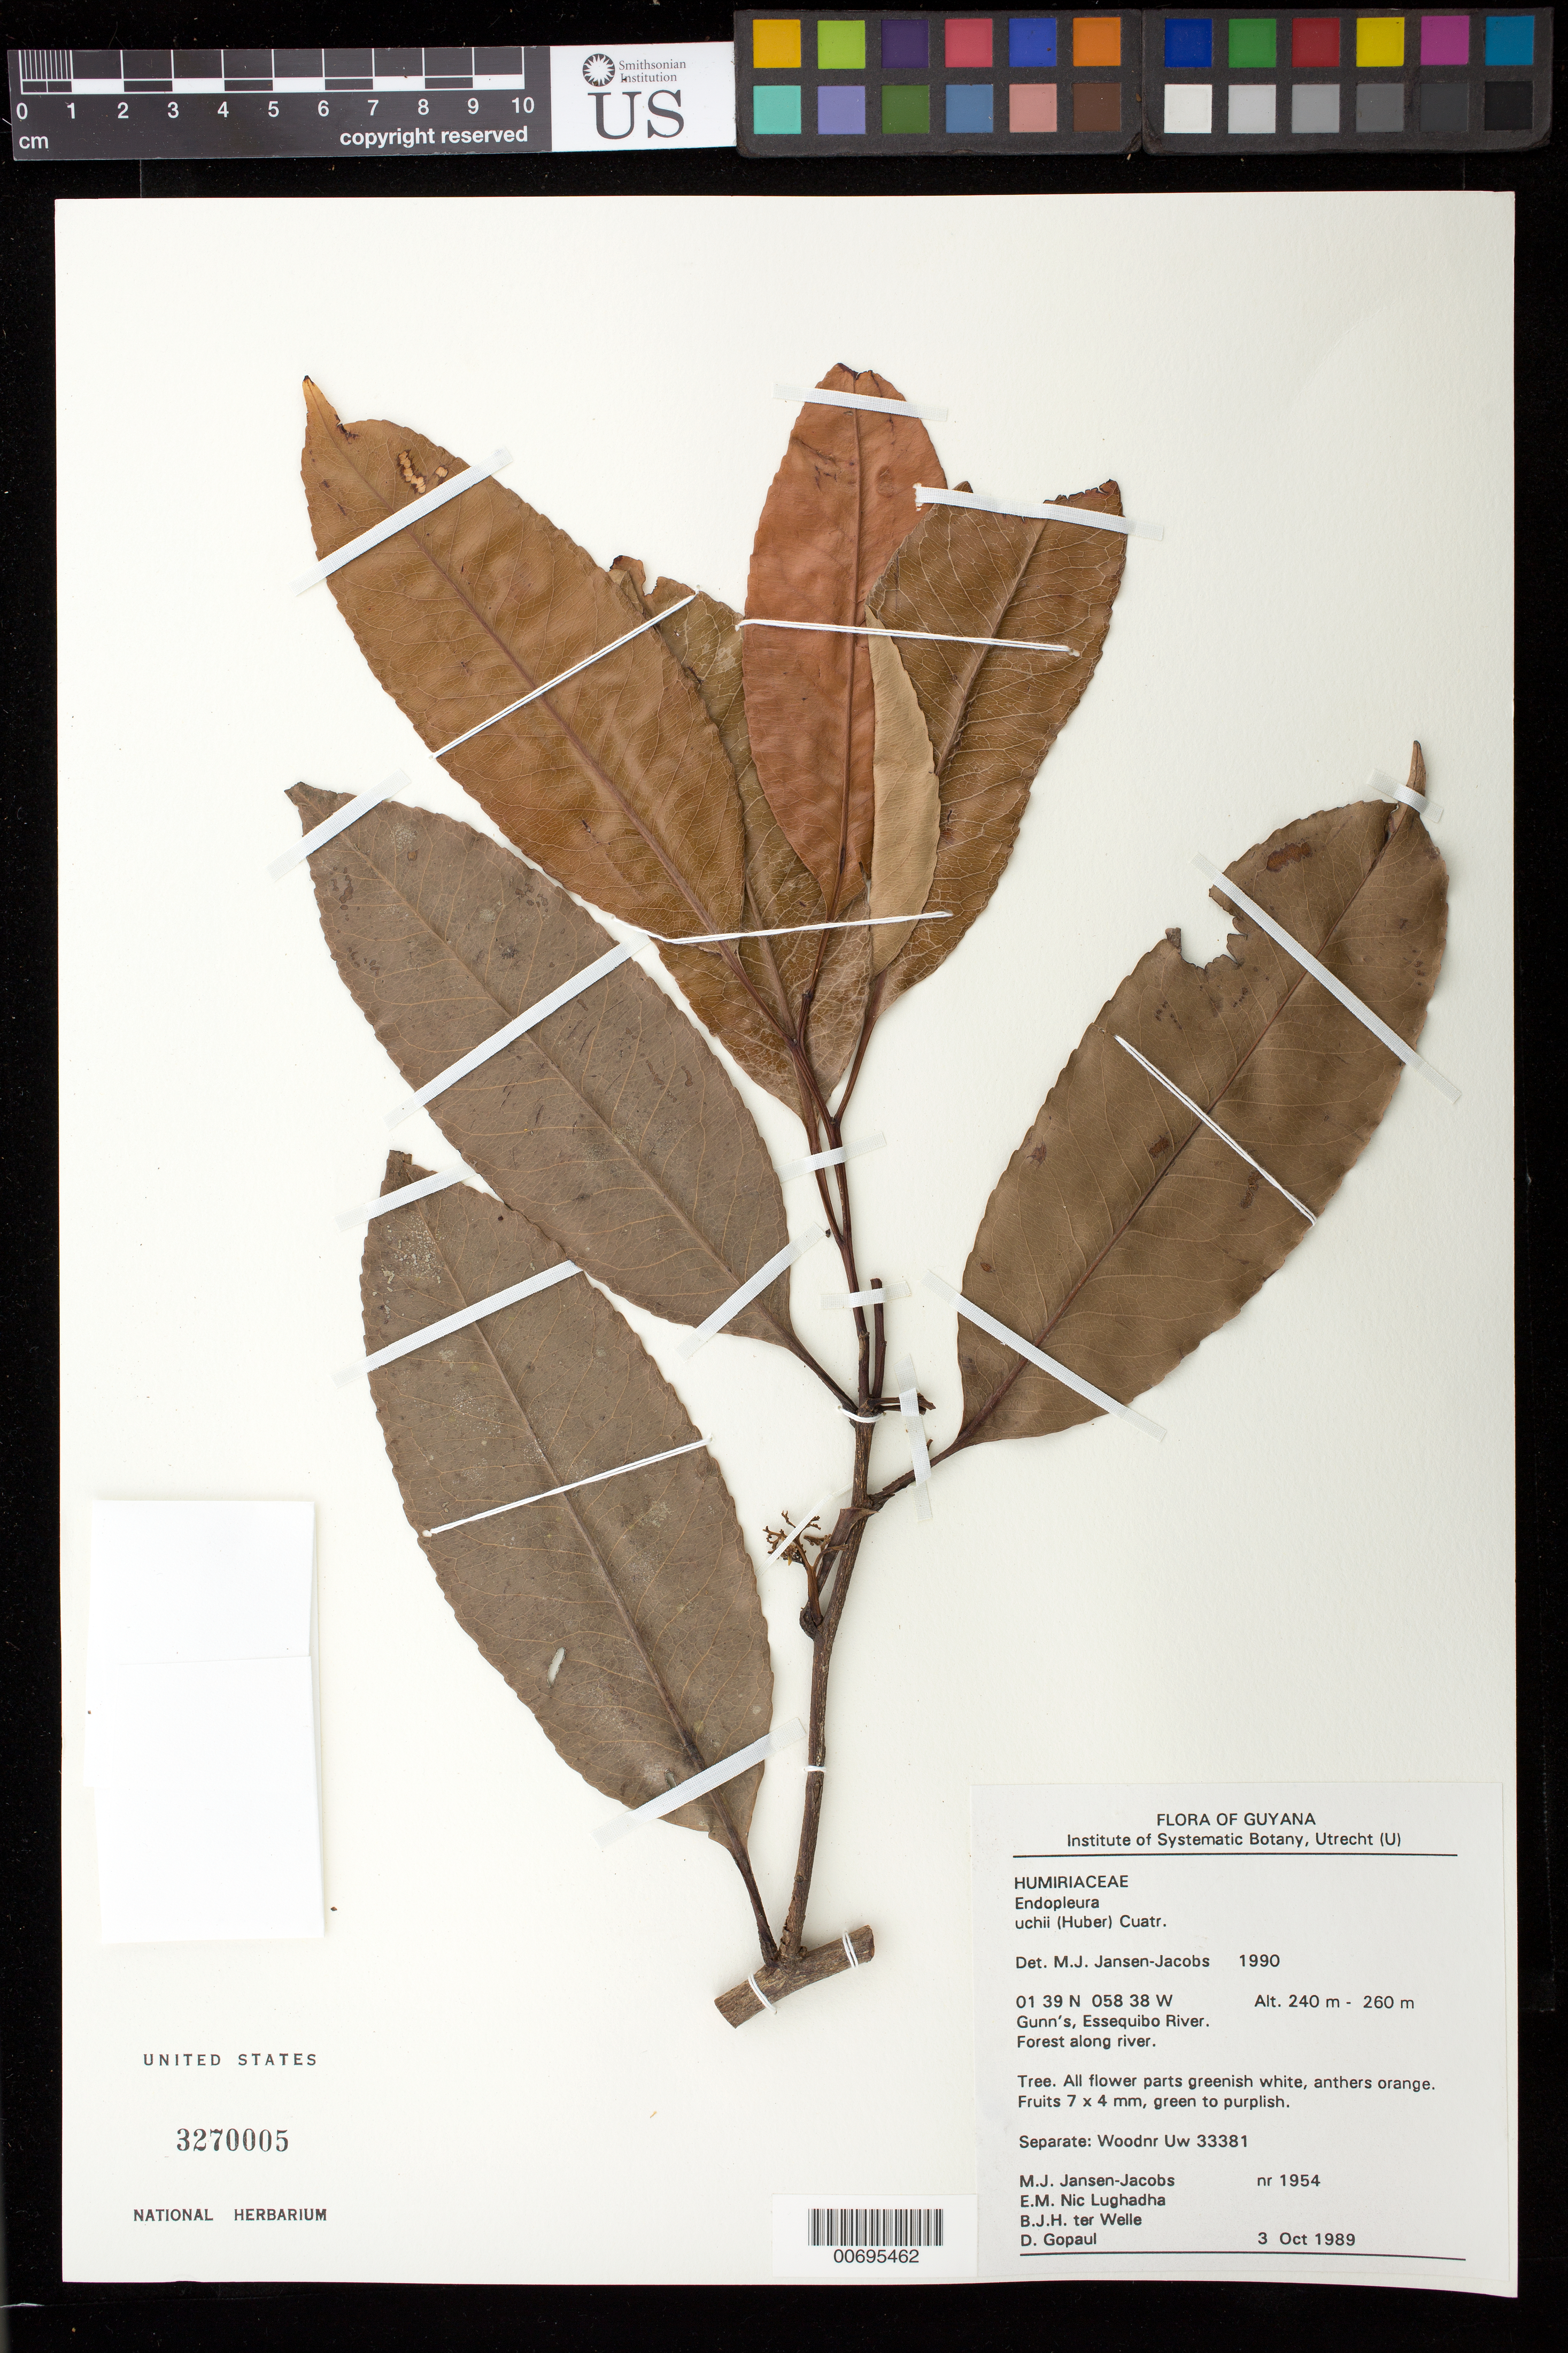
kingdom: Plantae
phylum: Tracheophyta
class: Magnoliopsida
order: Malpighiales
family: Humiriaceae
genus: Endopleura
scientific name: Endopleura uchi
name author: (Huber) Cuatrec.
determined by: Jansen-Jacobs, M. J., (U), Nationaal Herbarium Nederland, Utrecht University branch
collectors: M. J. Jansen-Jacobs, E. Nic Lughadha, B. Welle & D. Gopaul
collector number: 1954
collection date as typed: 3-Oct-89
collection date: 1989-10-03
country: Guyana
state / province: U. Takutu-U. Essequibo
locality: Gunn's, Essequibo River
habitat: Forest along river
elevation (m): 240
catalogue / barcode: US 3270005